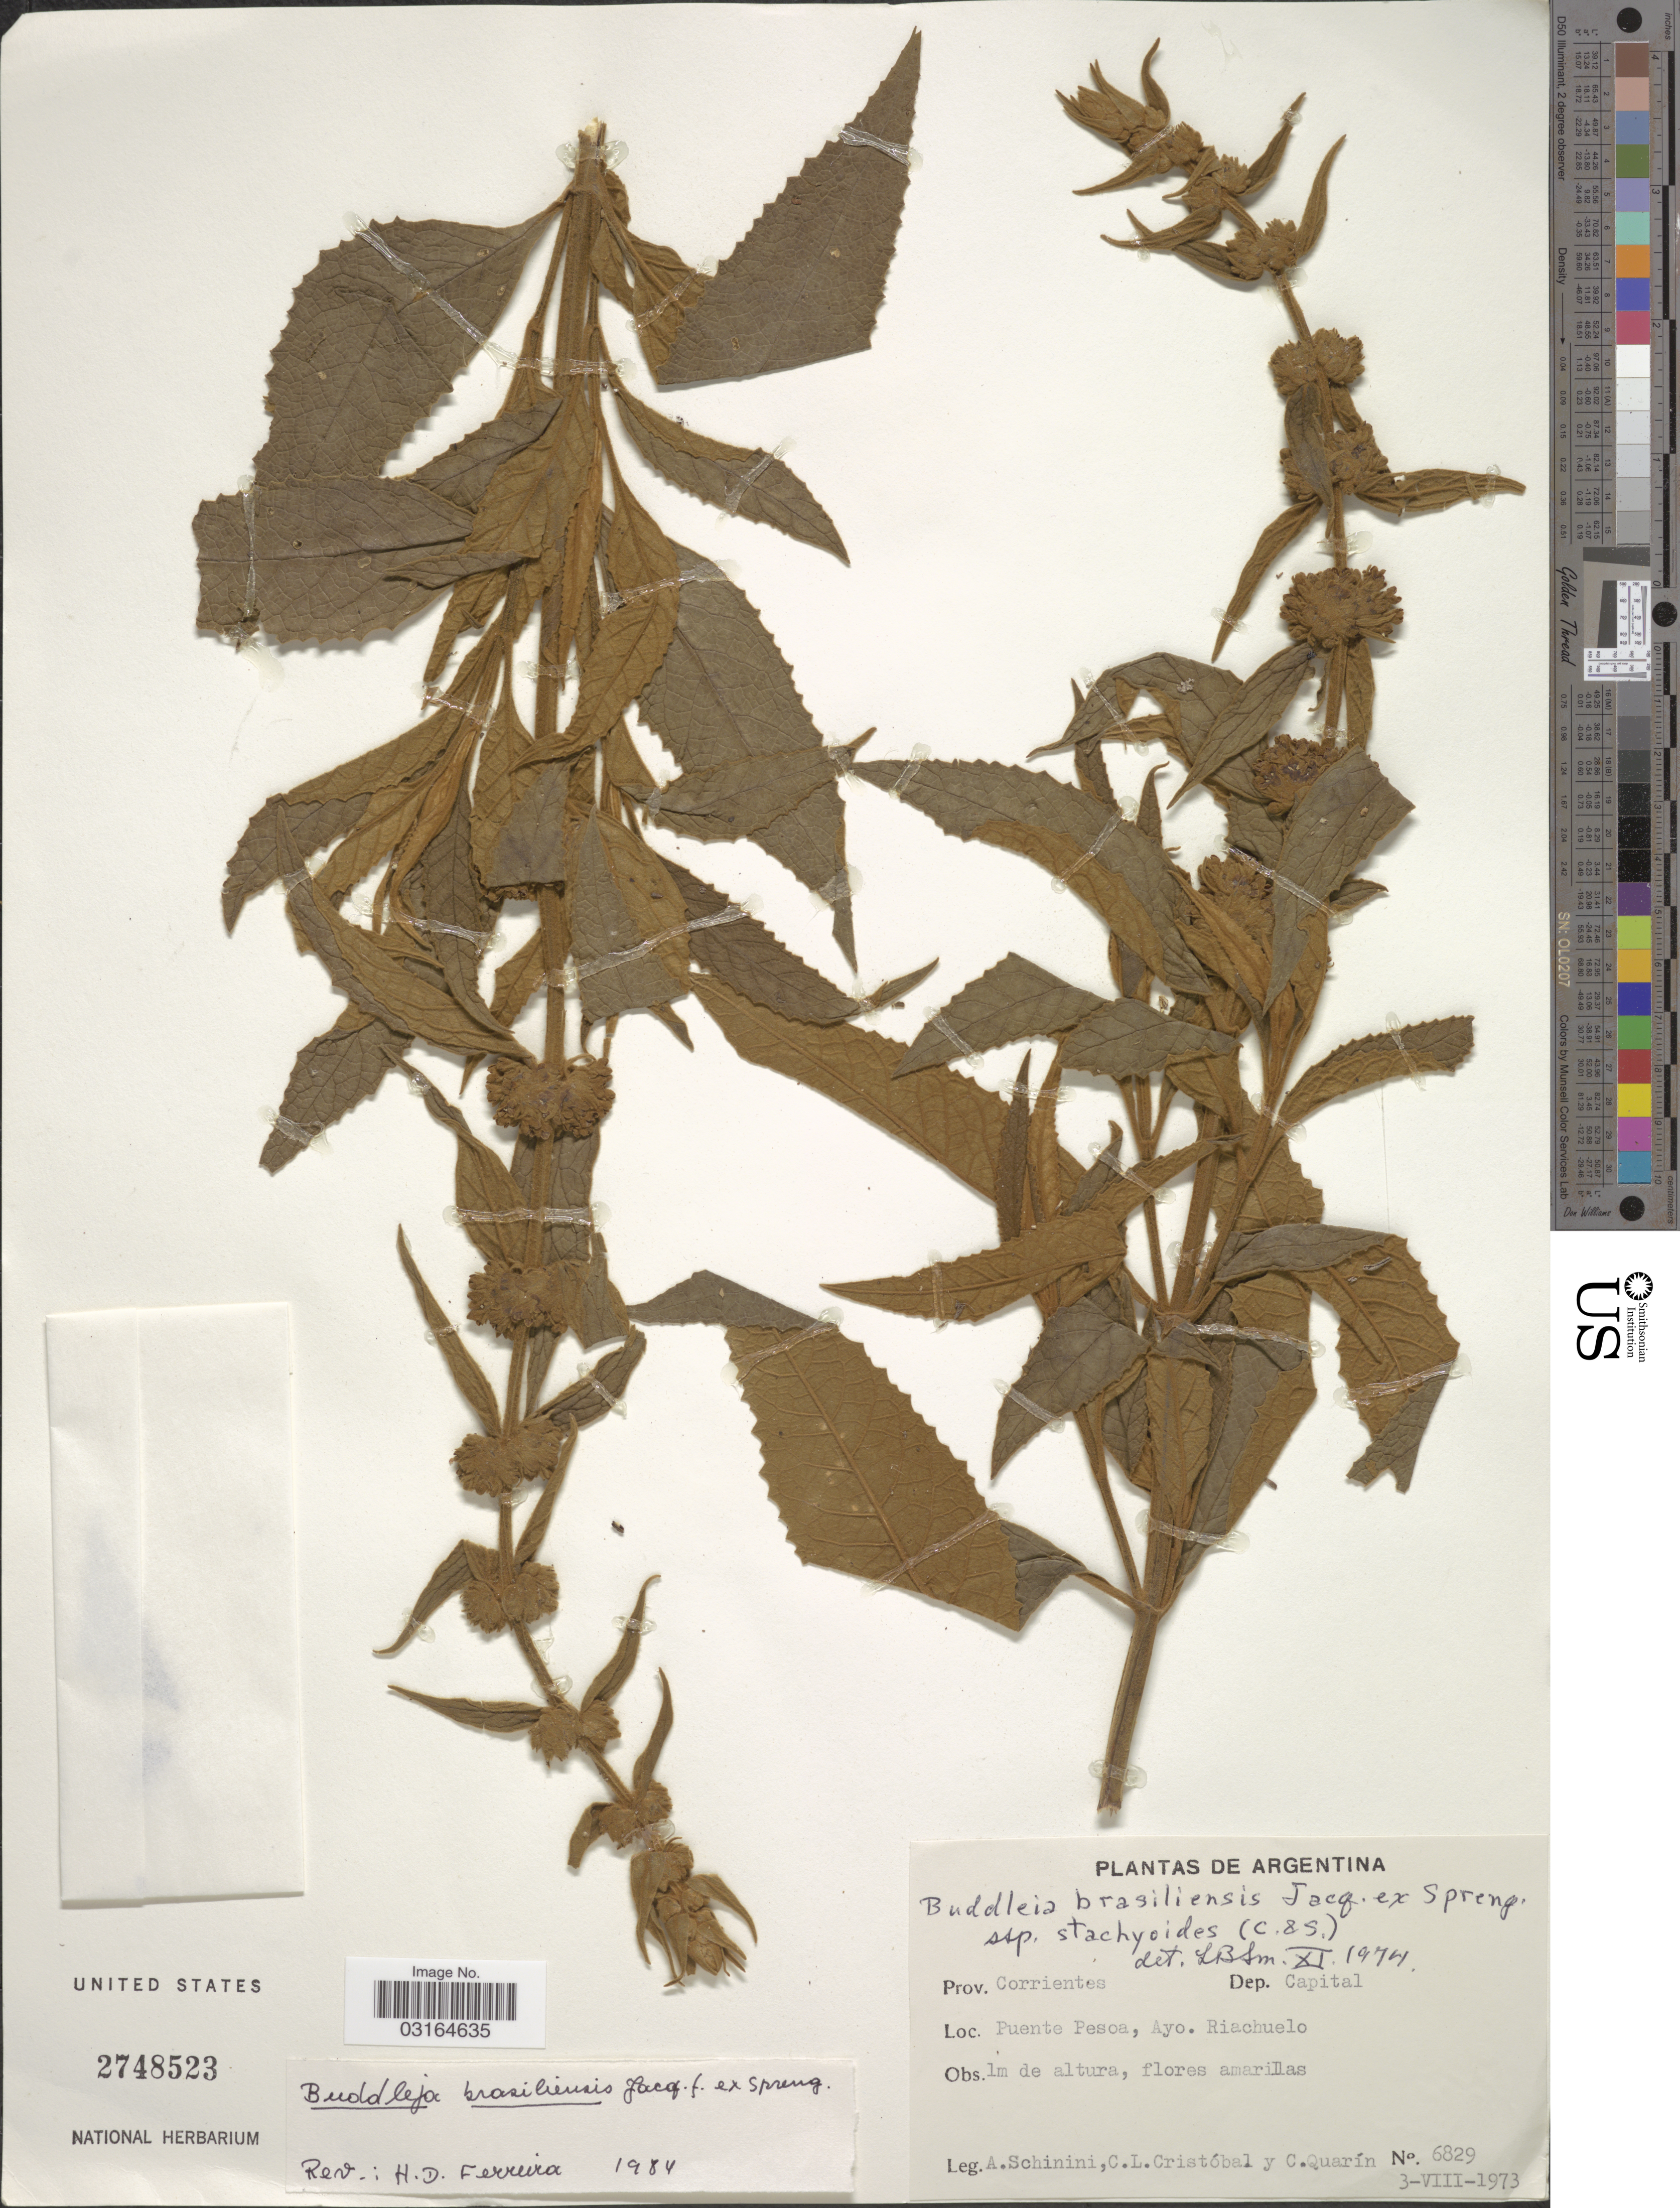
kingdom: Plantae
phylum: Tracheophyta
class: Magnoliopsida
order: Lamiales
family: Scrophulariaceae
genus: Buddleja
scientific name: Buddleja stachyoides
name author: Cham. & Schltdl.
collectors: A. Schinini, C. L. Cristóbal & C. Quarín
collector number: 6829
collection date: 1973-08-03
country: Argentina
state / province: Corrientes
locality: Dep. Capital. Puente Pesoa, Ayo. Riachuelo.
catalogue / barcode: US 2748523